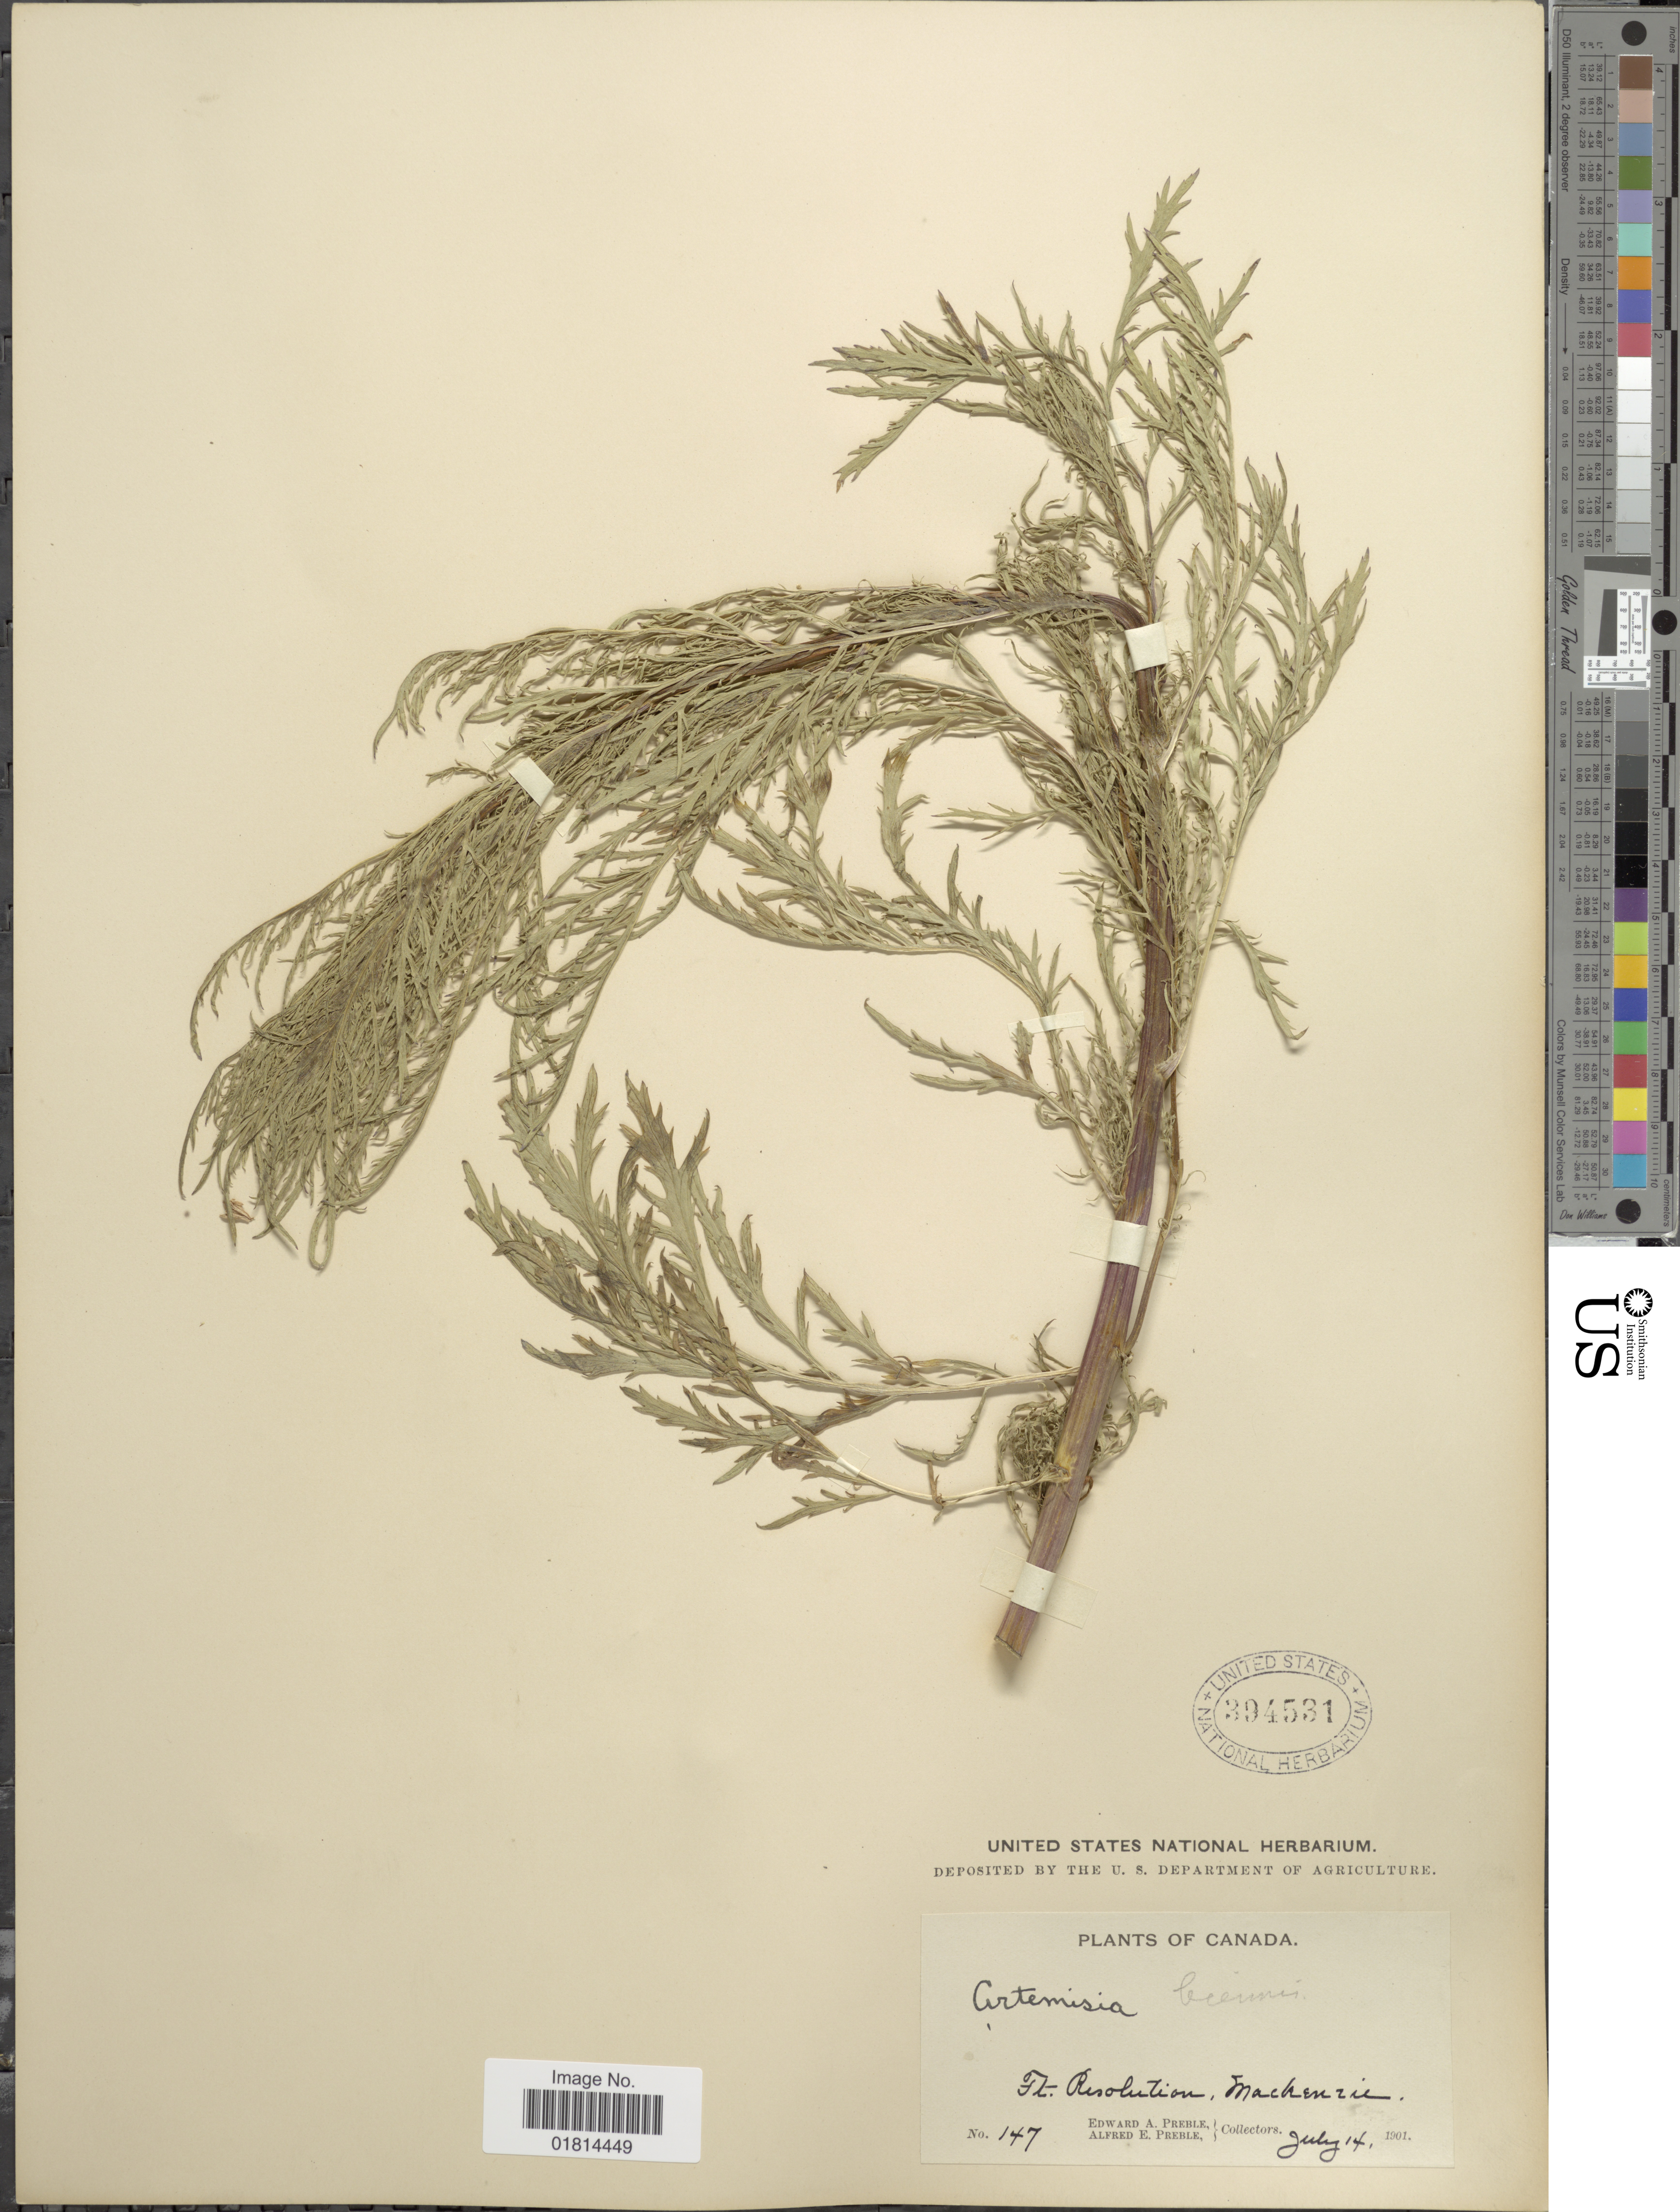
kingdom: Plantae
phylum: Tracheophyta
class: Magnoliopsida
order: Asterales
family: Asteraceae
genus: Artemisia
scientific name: Artemisia biennis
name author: Willd.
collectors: E. Preble & A. Preble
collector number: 147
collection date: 1901-07-14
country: Canada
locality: Ft. Resolution, Mackenzie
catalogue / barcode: US 394531